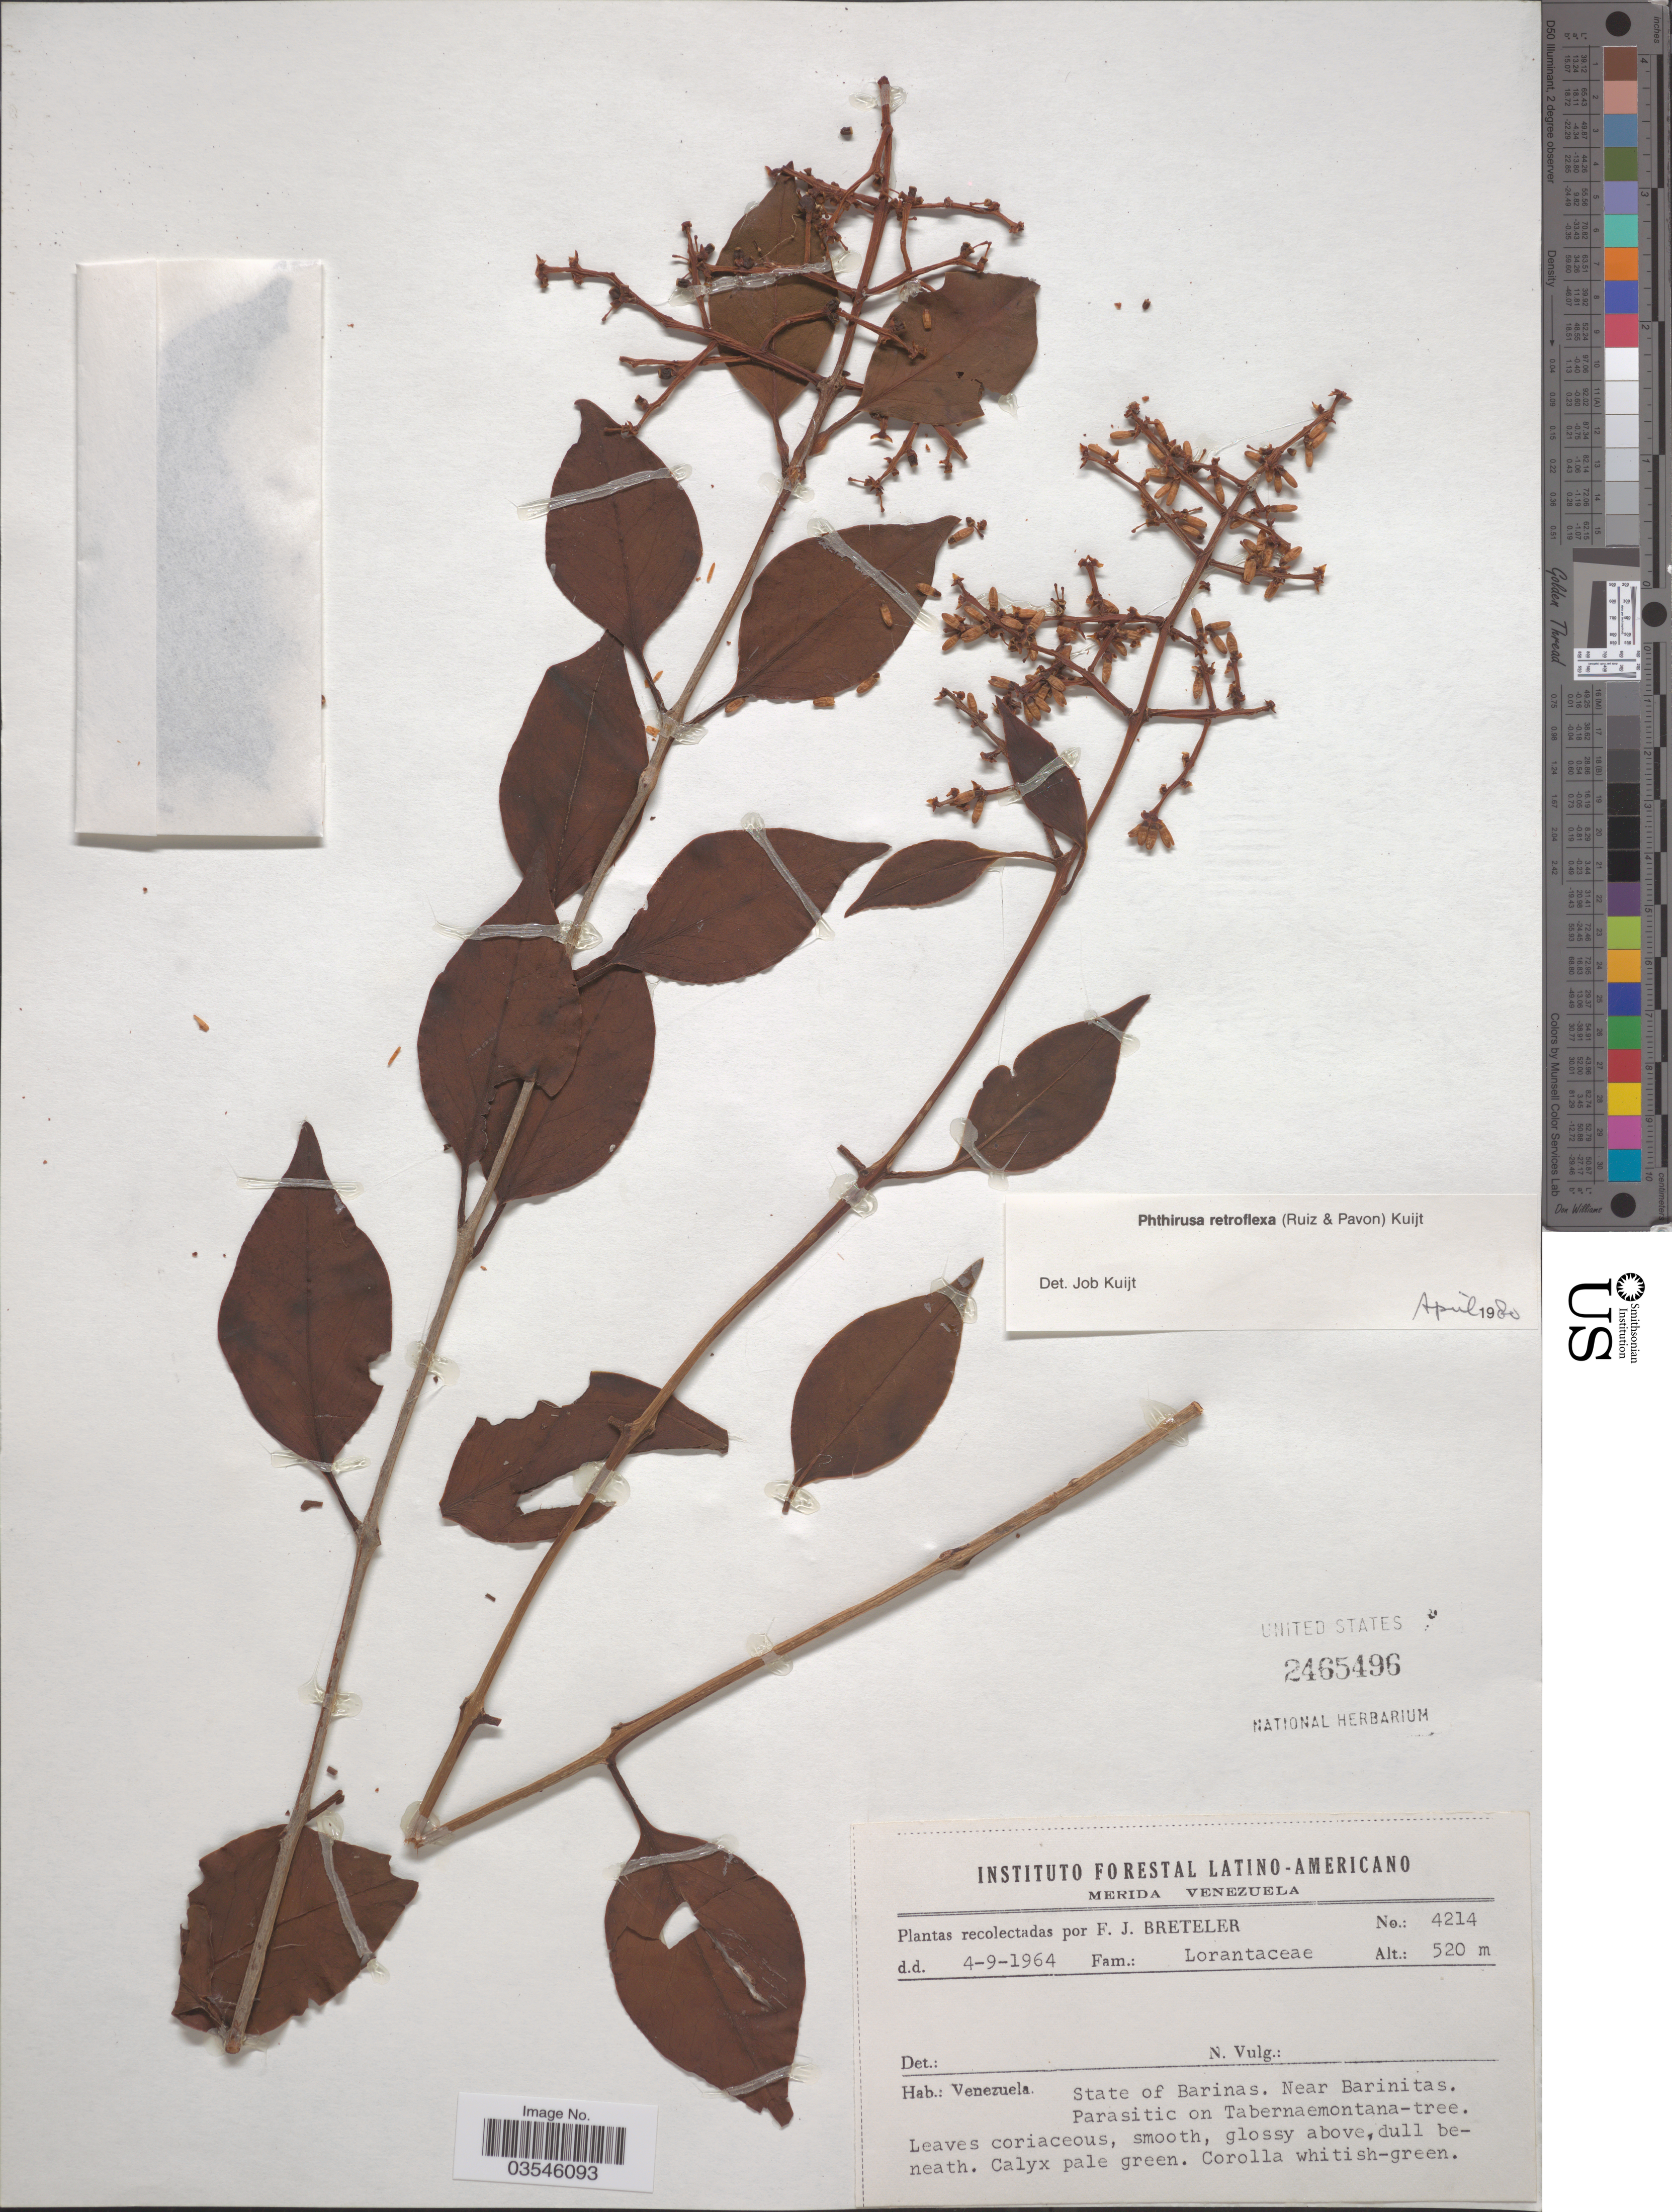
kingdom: Plantae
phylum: Tracheophyta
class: Magnoliopsida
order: Santalales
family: Loranthaceae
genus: Phthirusa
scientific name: Phthirusa retroflexa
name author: (Ruiz & Pav.) Kuijt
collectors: F. J. Breteler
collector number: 4214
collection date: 1964-09-04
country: Venezuela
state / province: Barinas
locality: Near Barinitas.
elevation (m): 520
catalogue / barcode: US 2465496